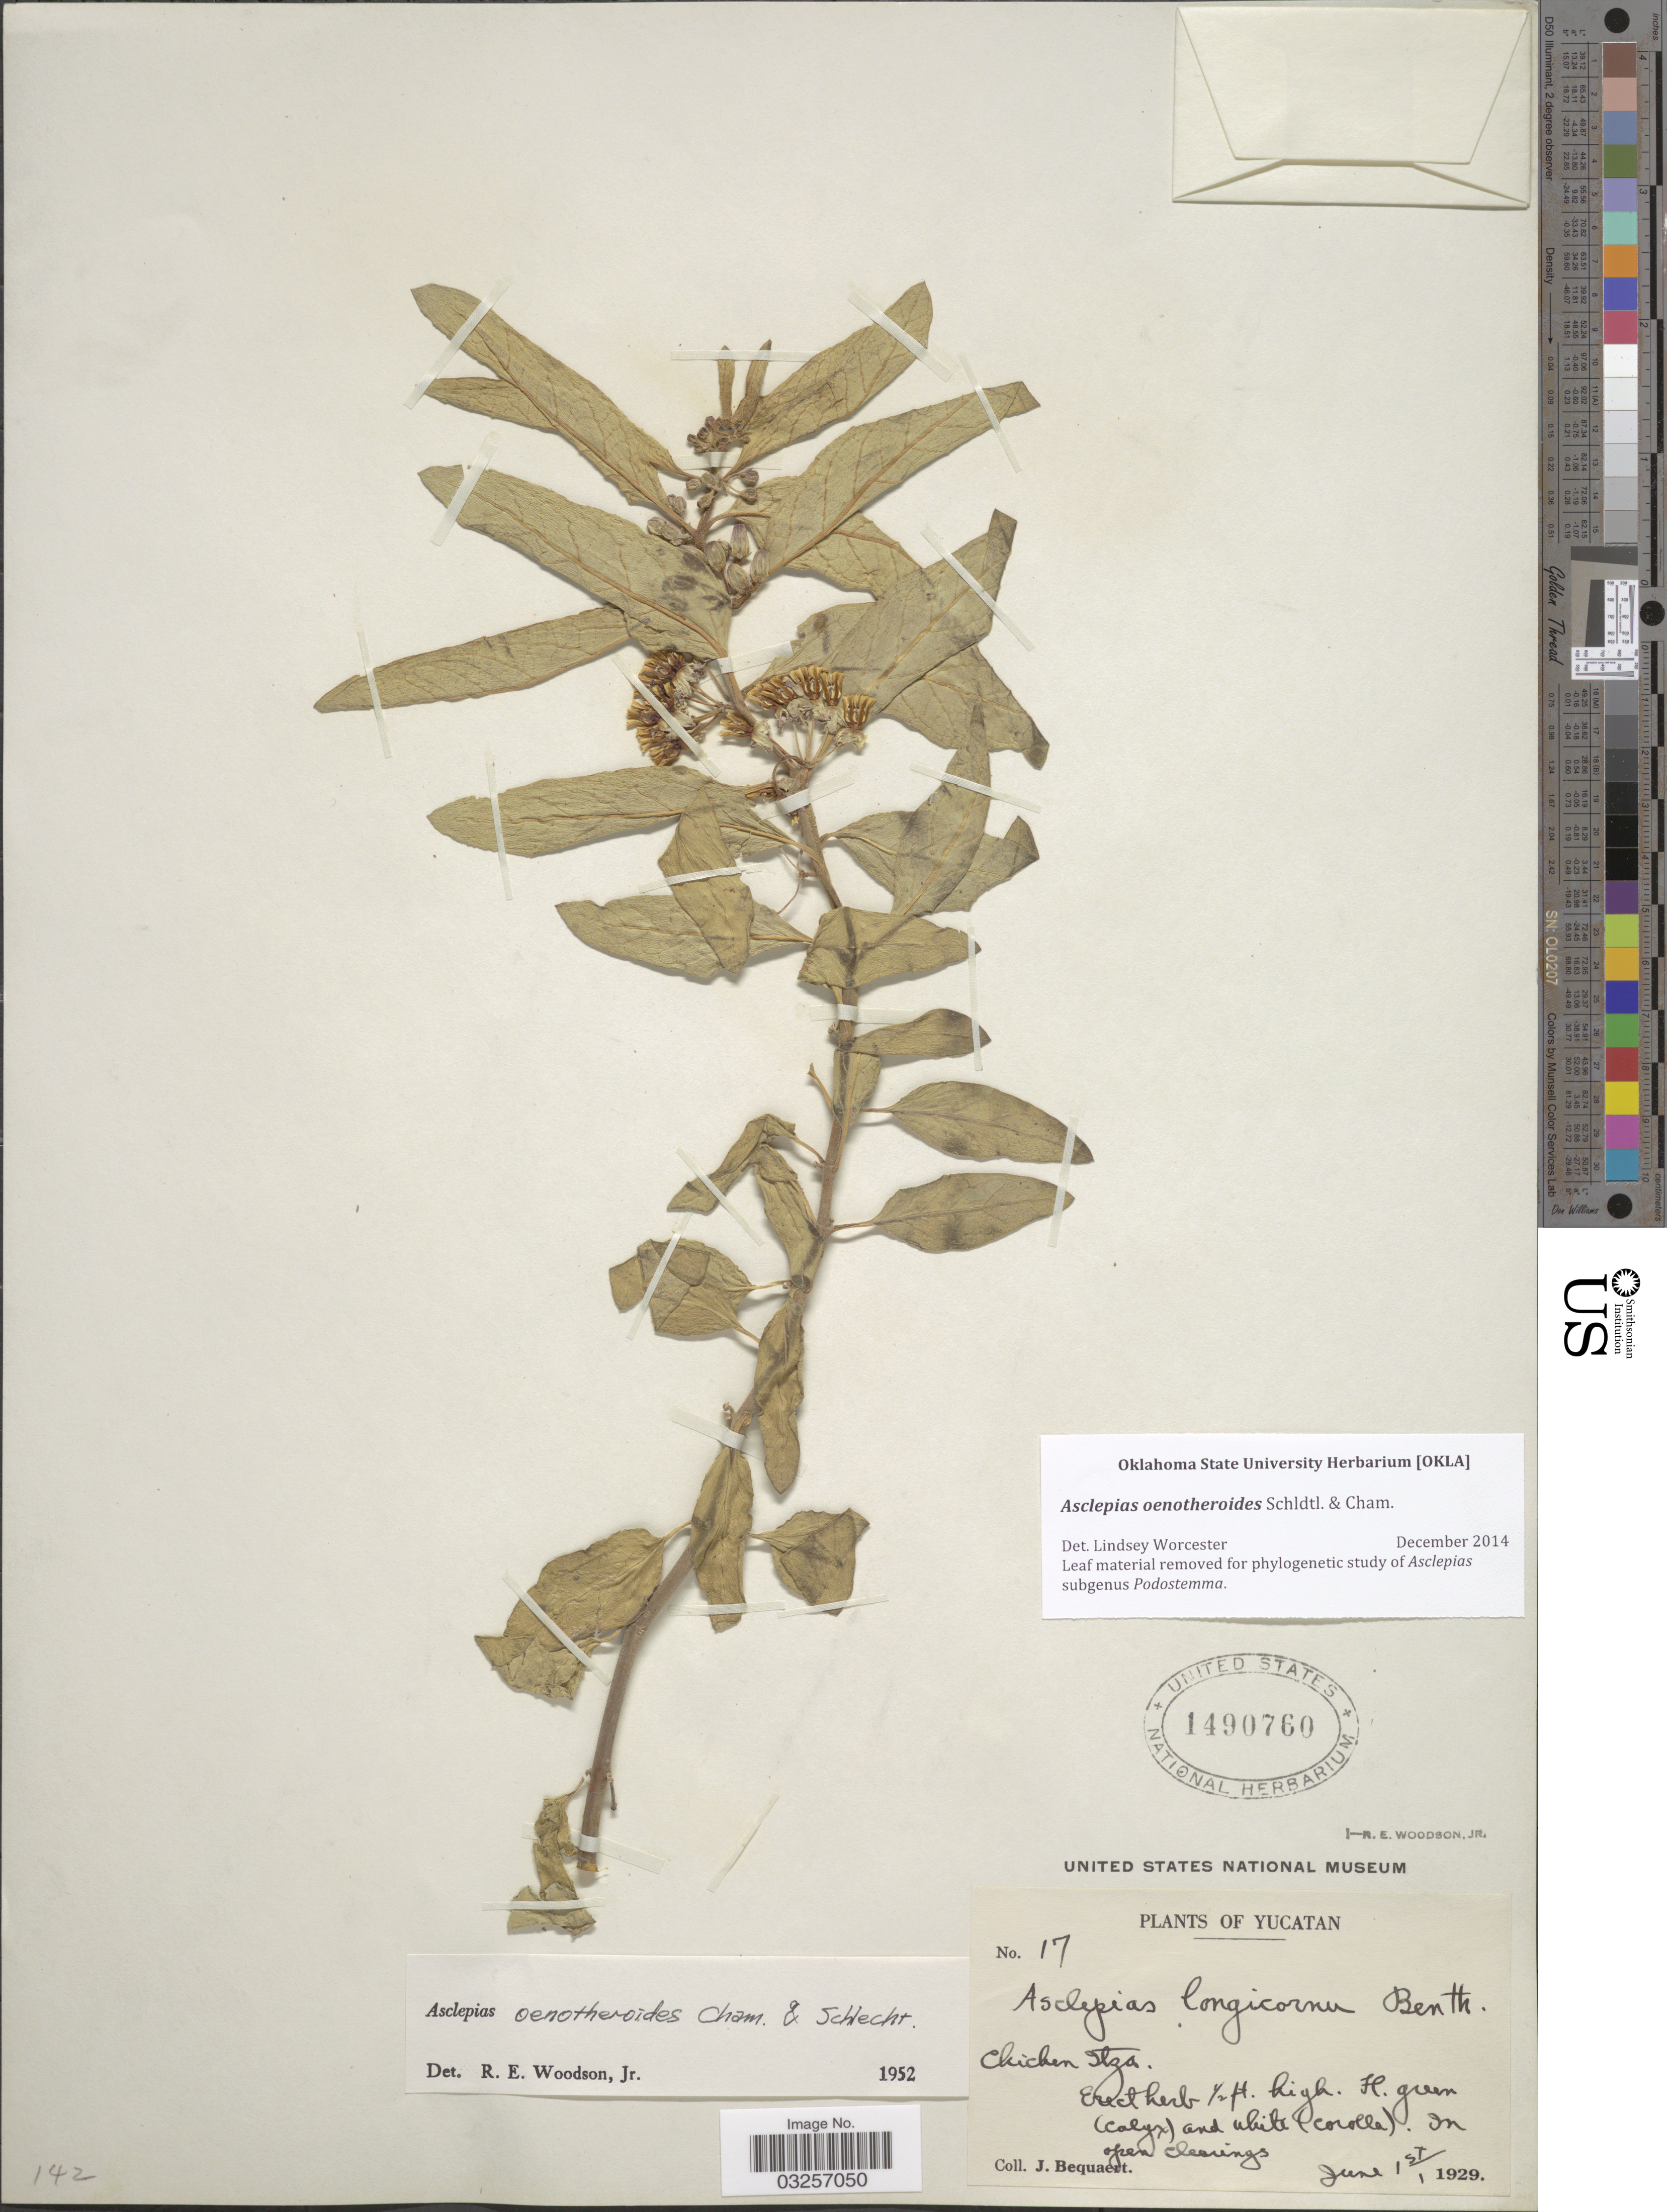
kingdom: Plantae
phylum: Tracheophyta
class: Magnoliopsida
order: Gentianales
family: Apocynaceae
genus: Asclepias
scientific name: Asclepias oenotheroides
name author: Schltdl. & Cham.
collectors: J. Bequaert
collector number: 17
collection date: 1929-06-01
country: Mexico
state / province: Yucatán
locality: Chichen Itza.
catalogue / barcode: US 1490760